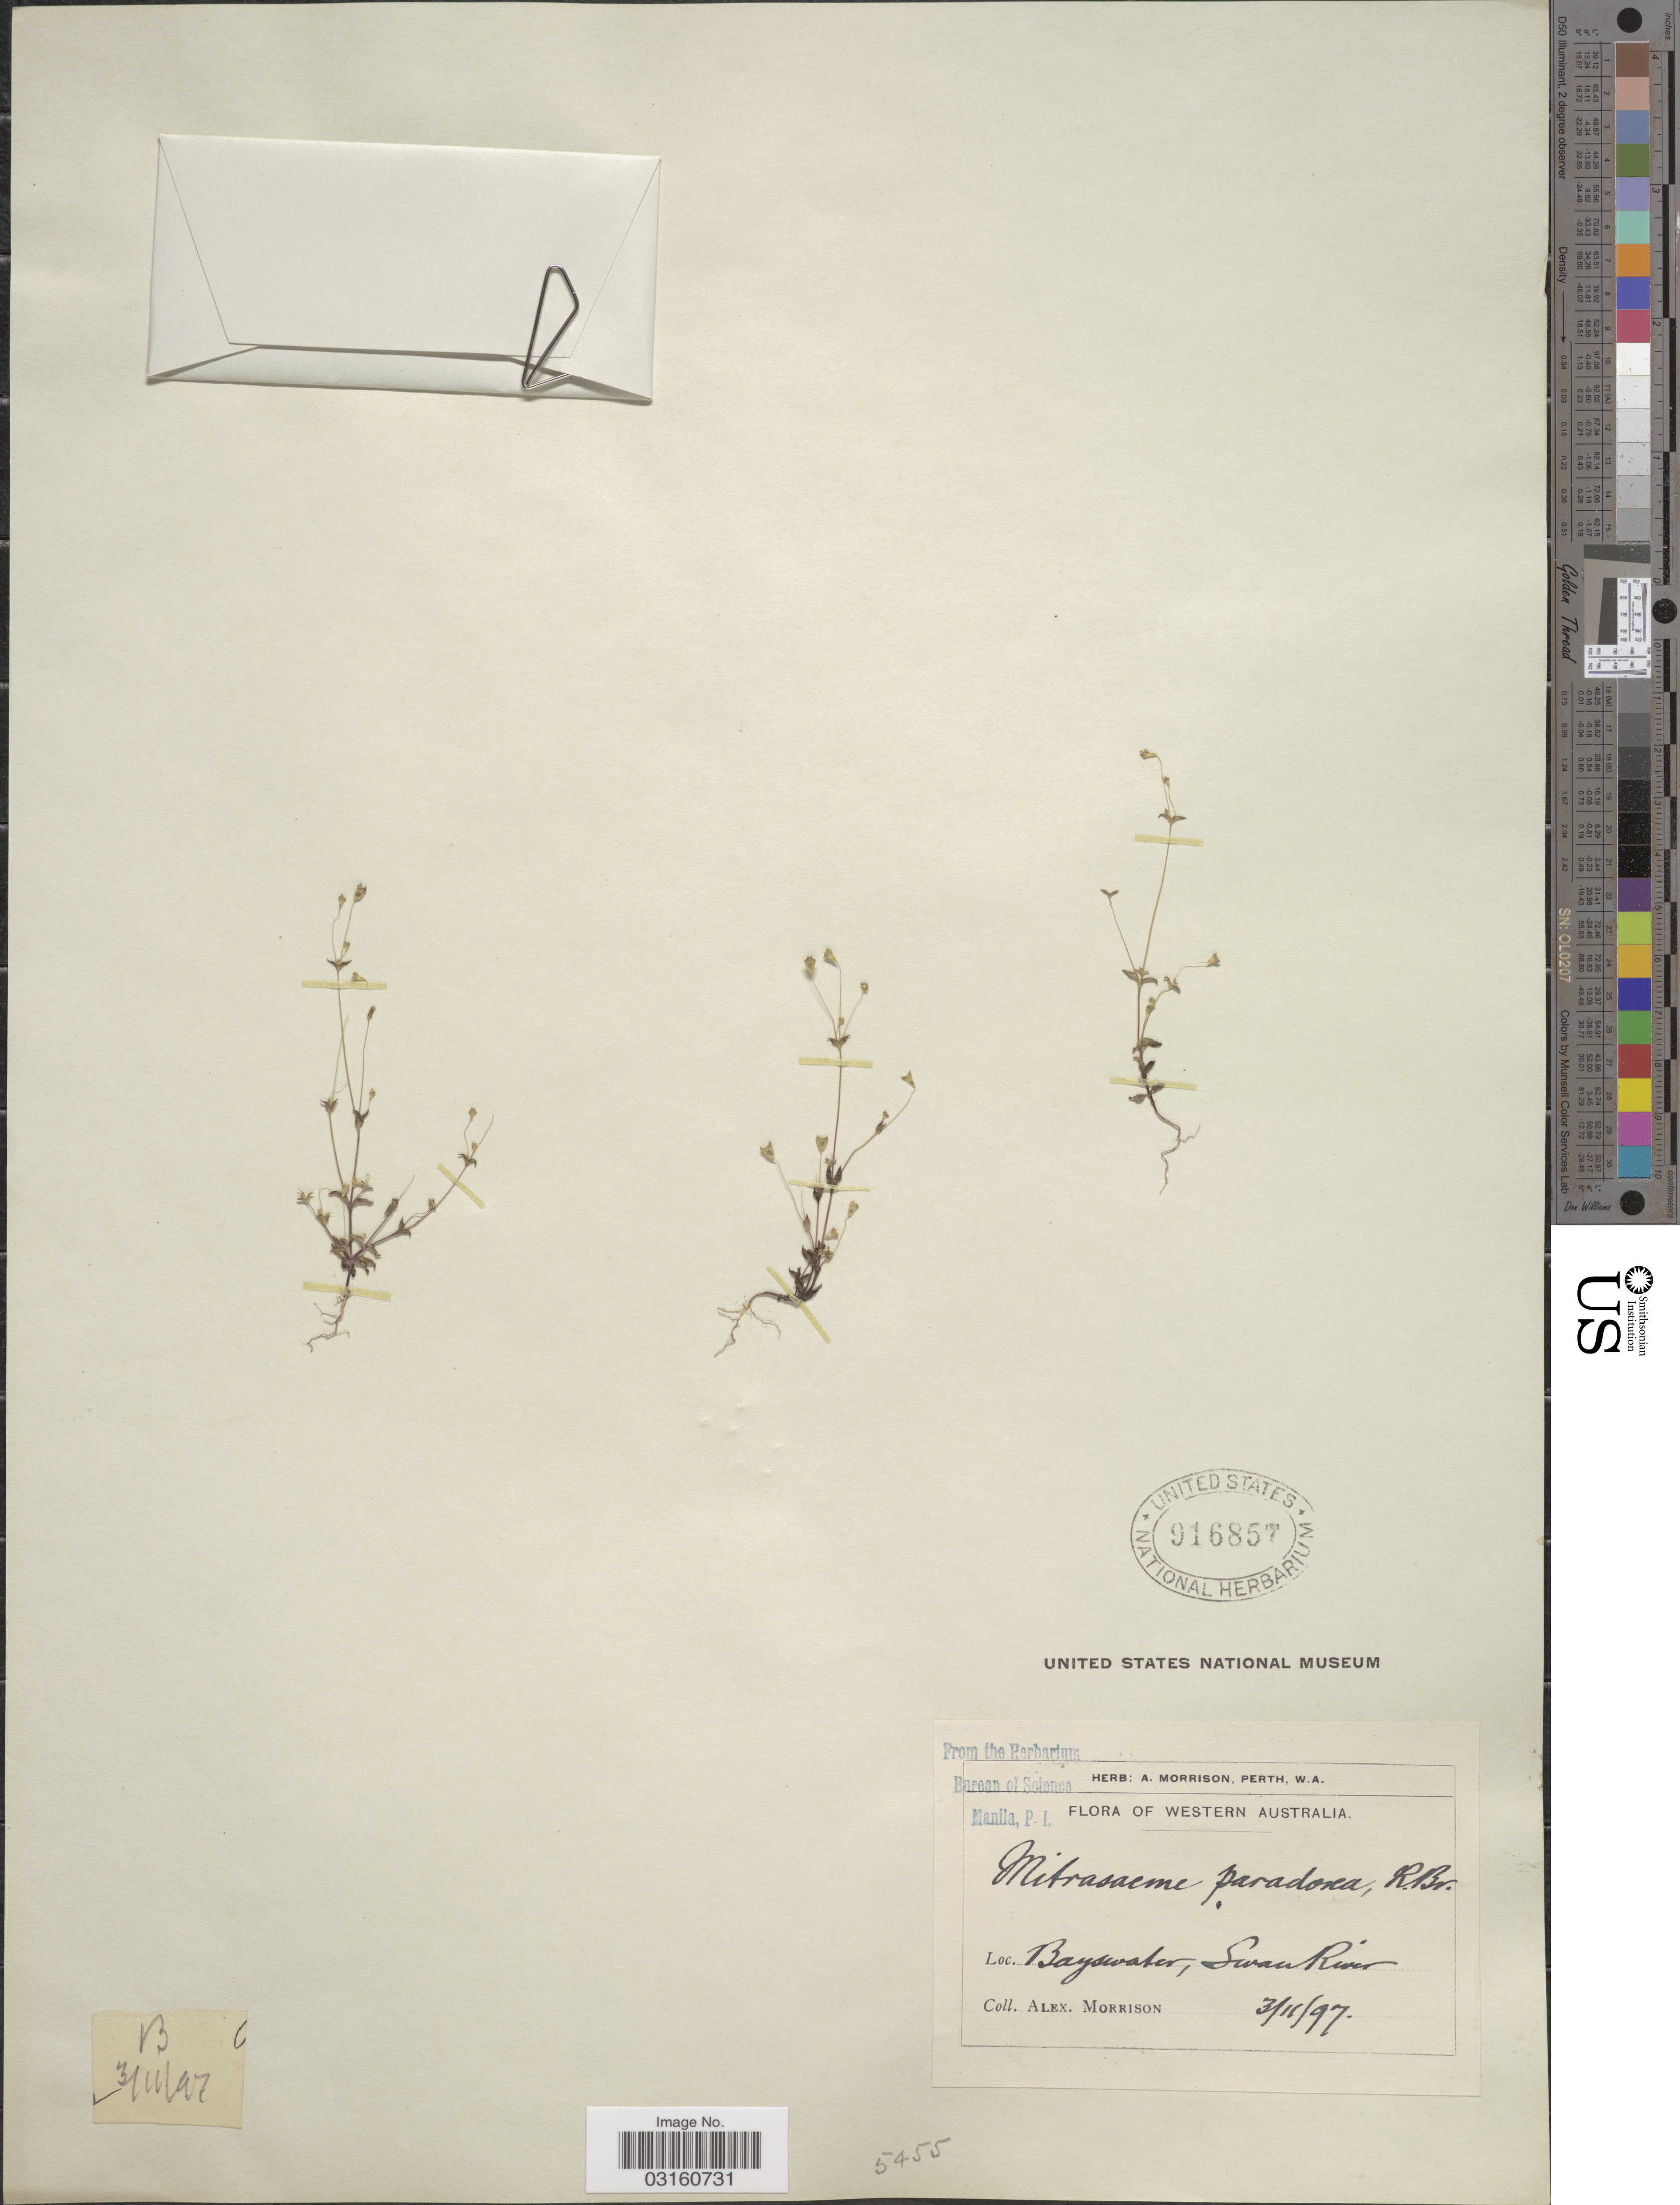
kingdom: Plantae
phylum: Tracheophyta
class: Magnoliopsida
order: Gentianales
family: Loganiaceae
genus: Phyllangium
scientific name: Phyllangium paradoxum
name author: (R. Br.) Dunlop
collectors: A. Morrison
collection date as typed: Transcribed d/m/y: 3/11/97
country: Australia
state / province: Western Australia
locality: Bayswater, Swan River.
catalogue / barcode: US 916857